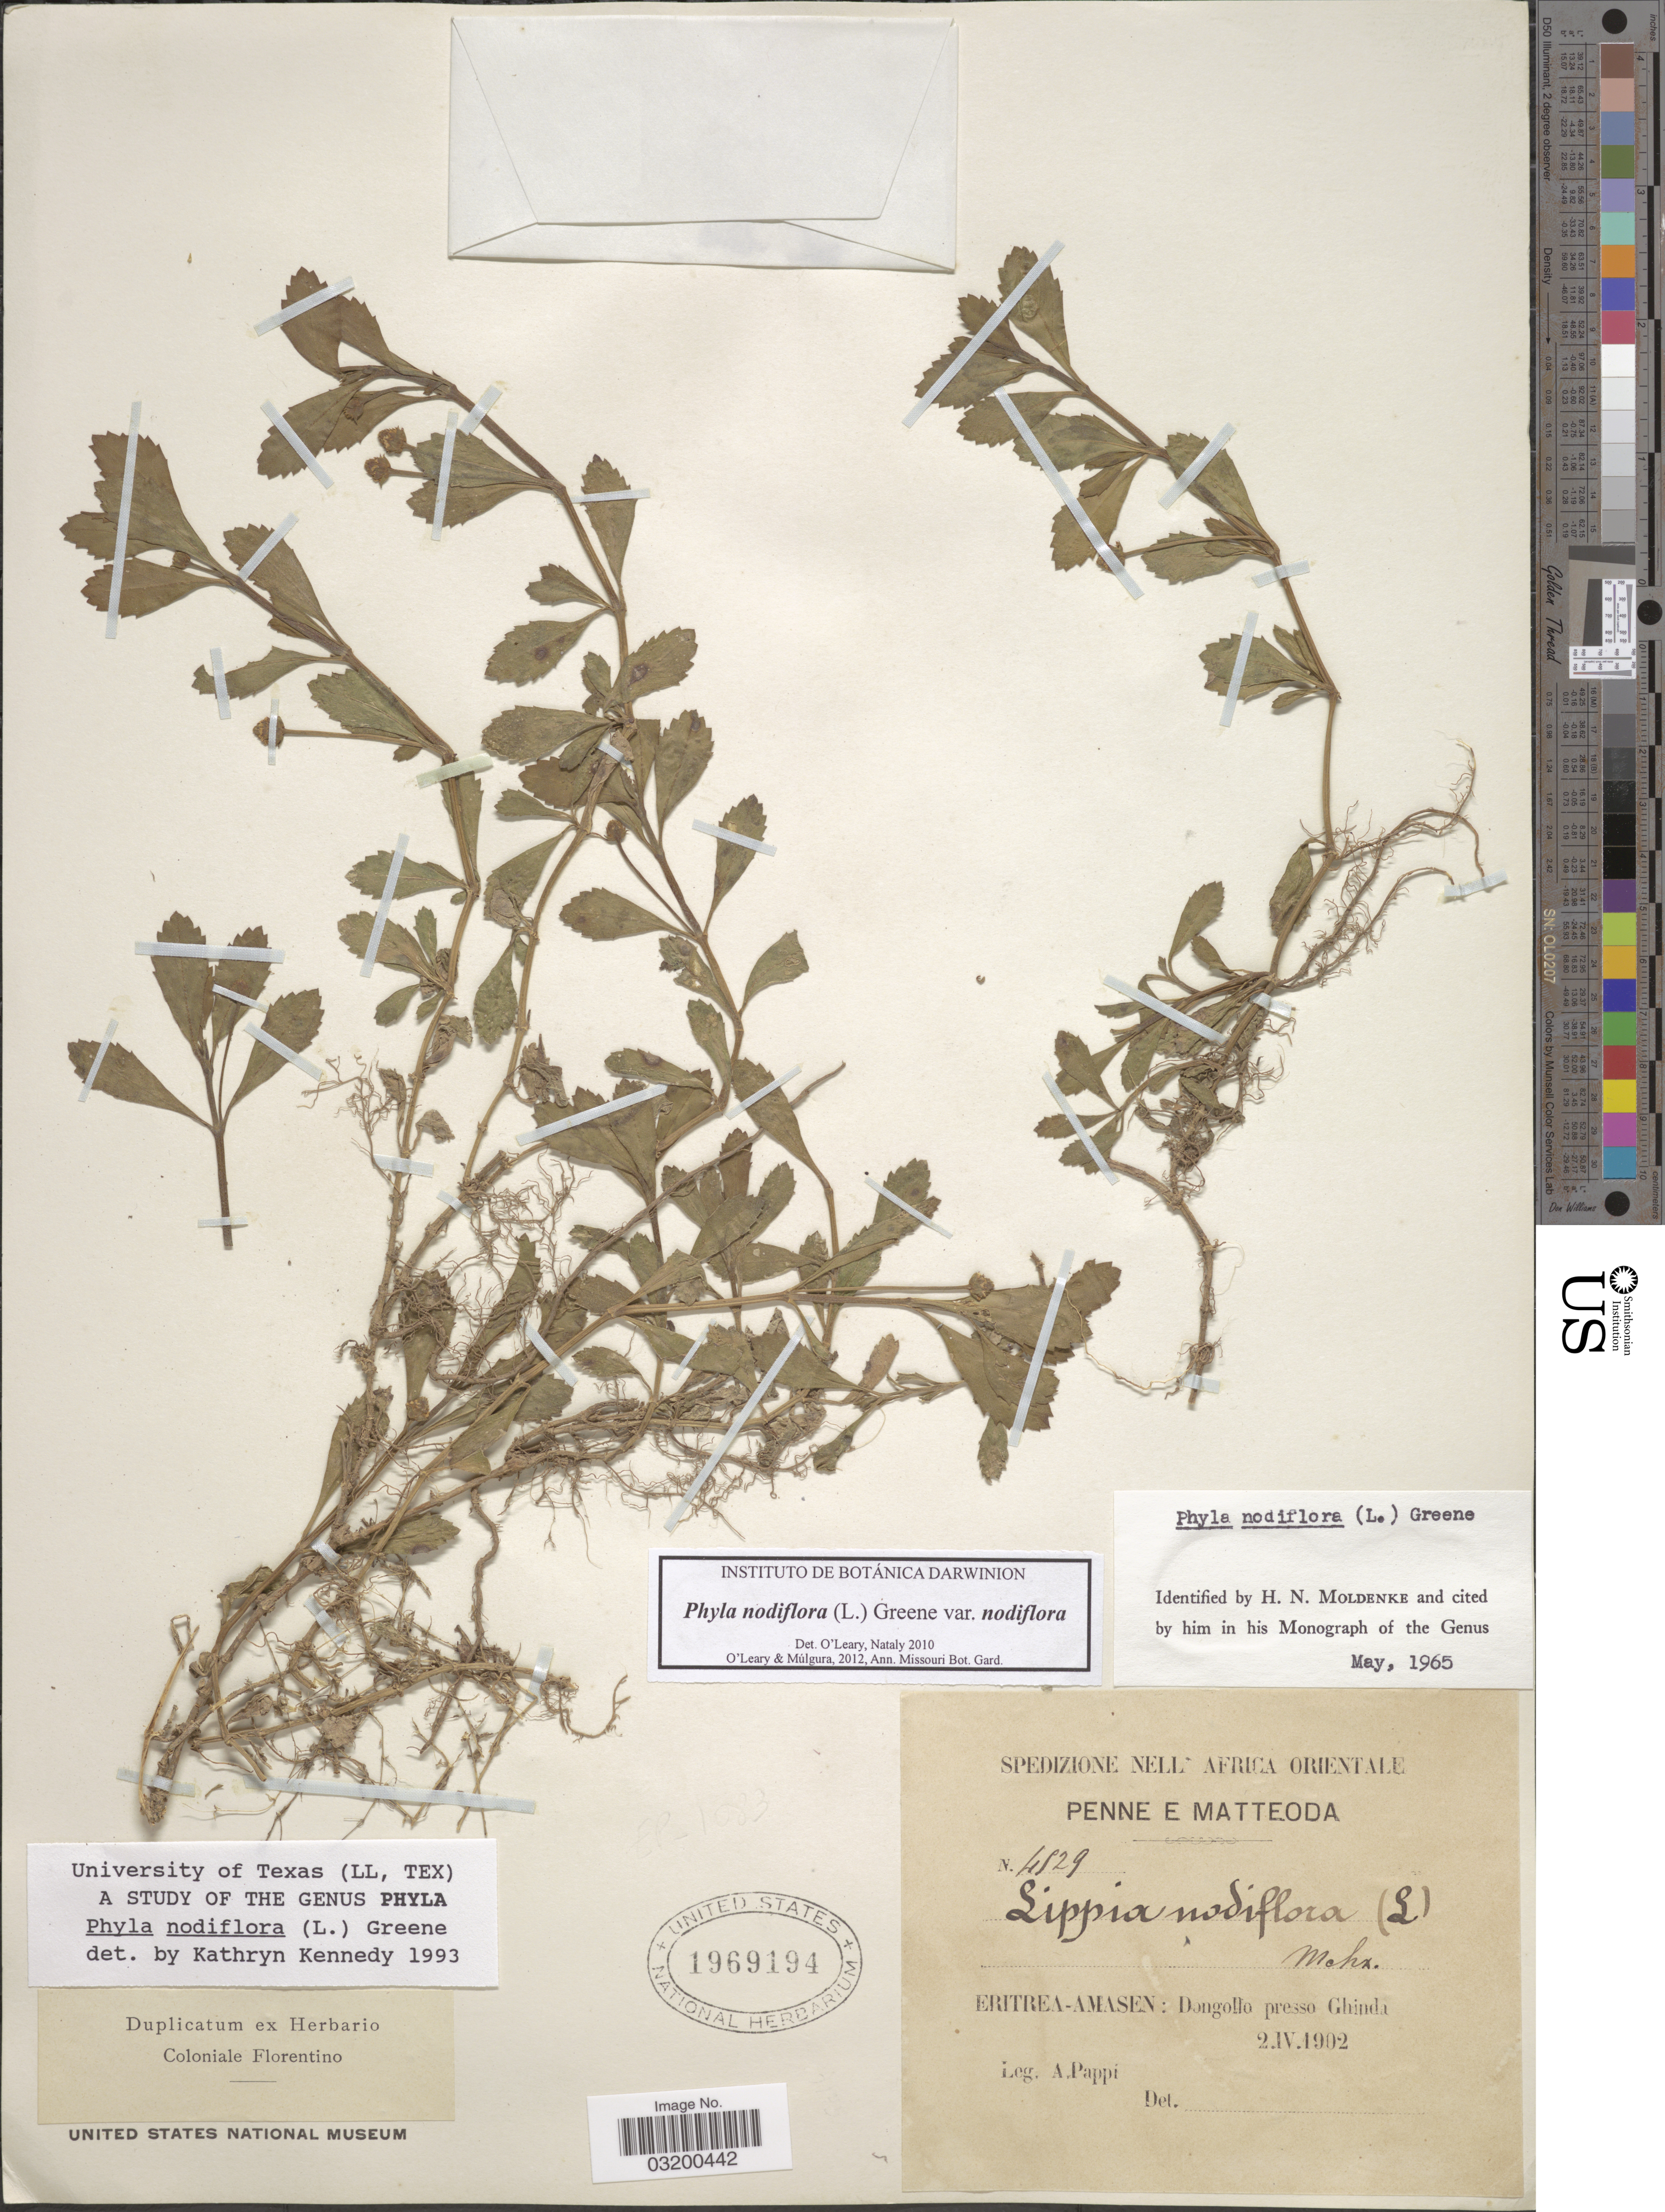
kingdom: Plantae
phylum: Tracheophyta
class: Magnoliopsida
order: Lamiales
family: Verbenaceae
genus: Phyla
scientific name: Phyla nodiflora var. nodiflora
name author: (L.) Greene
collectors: A. Pappi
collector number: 4129*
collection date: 1902-04-02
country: Eritrea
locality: Afrika Orientale. Eritrea-Amasen: Dongollo presso Ghinda.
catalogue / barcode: US 1969194